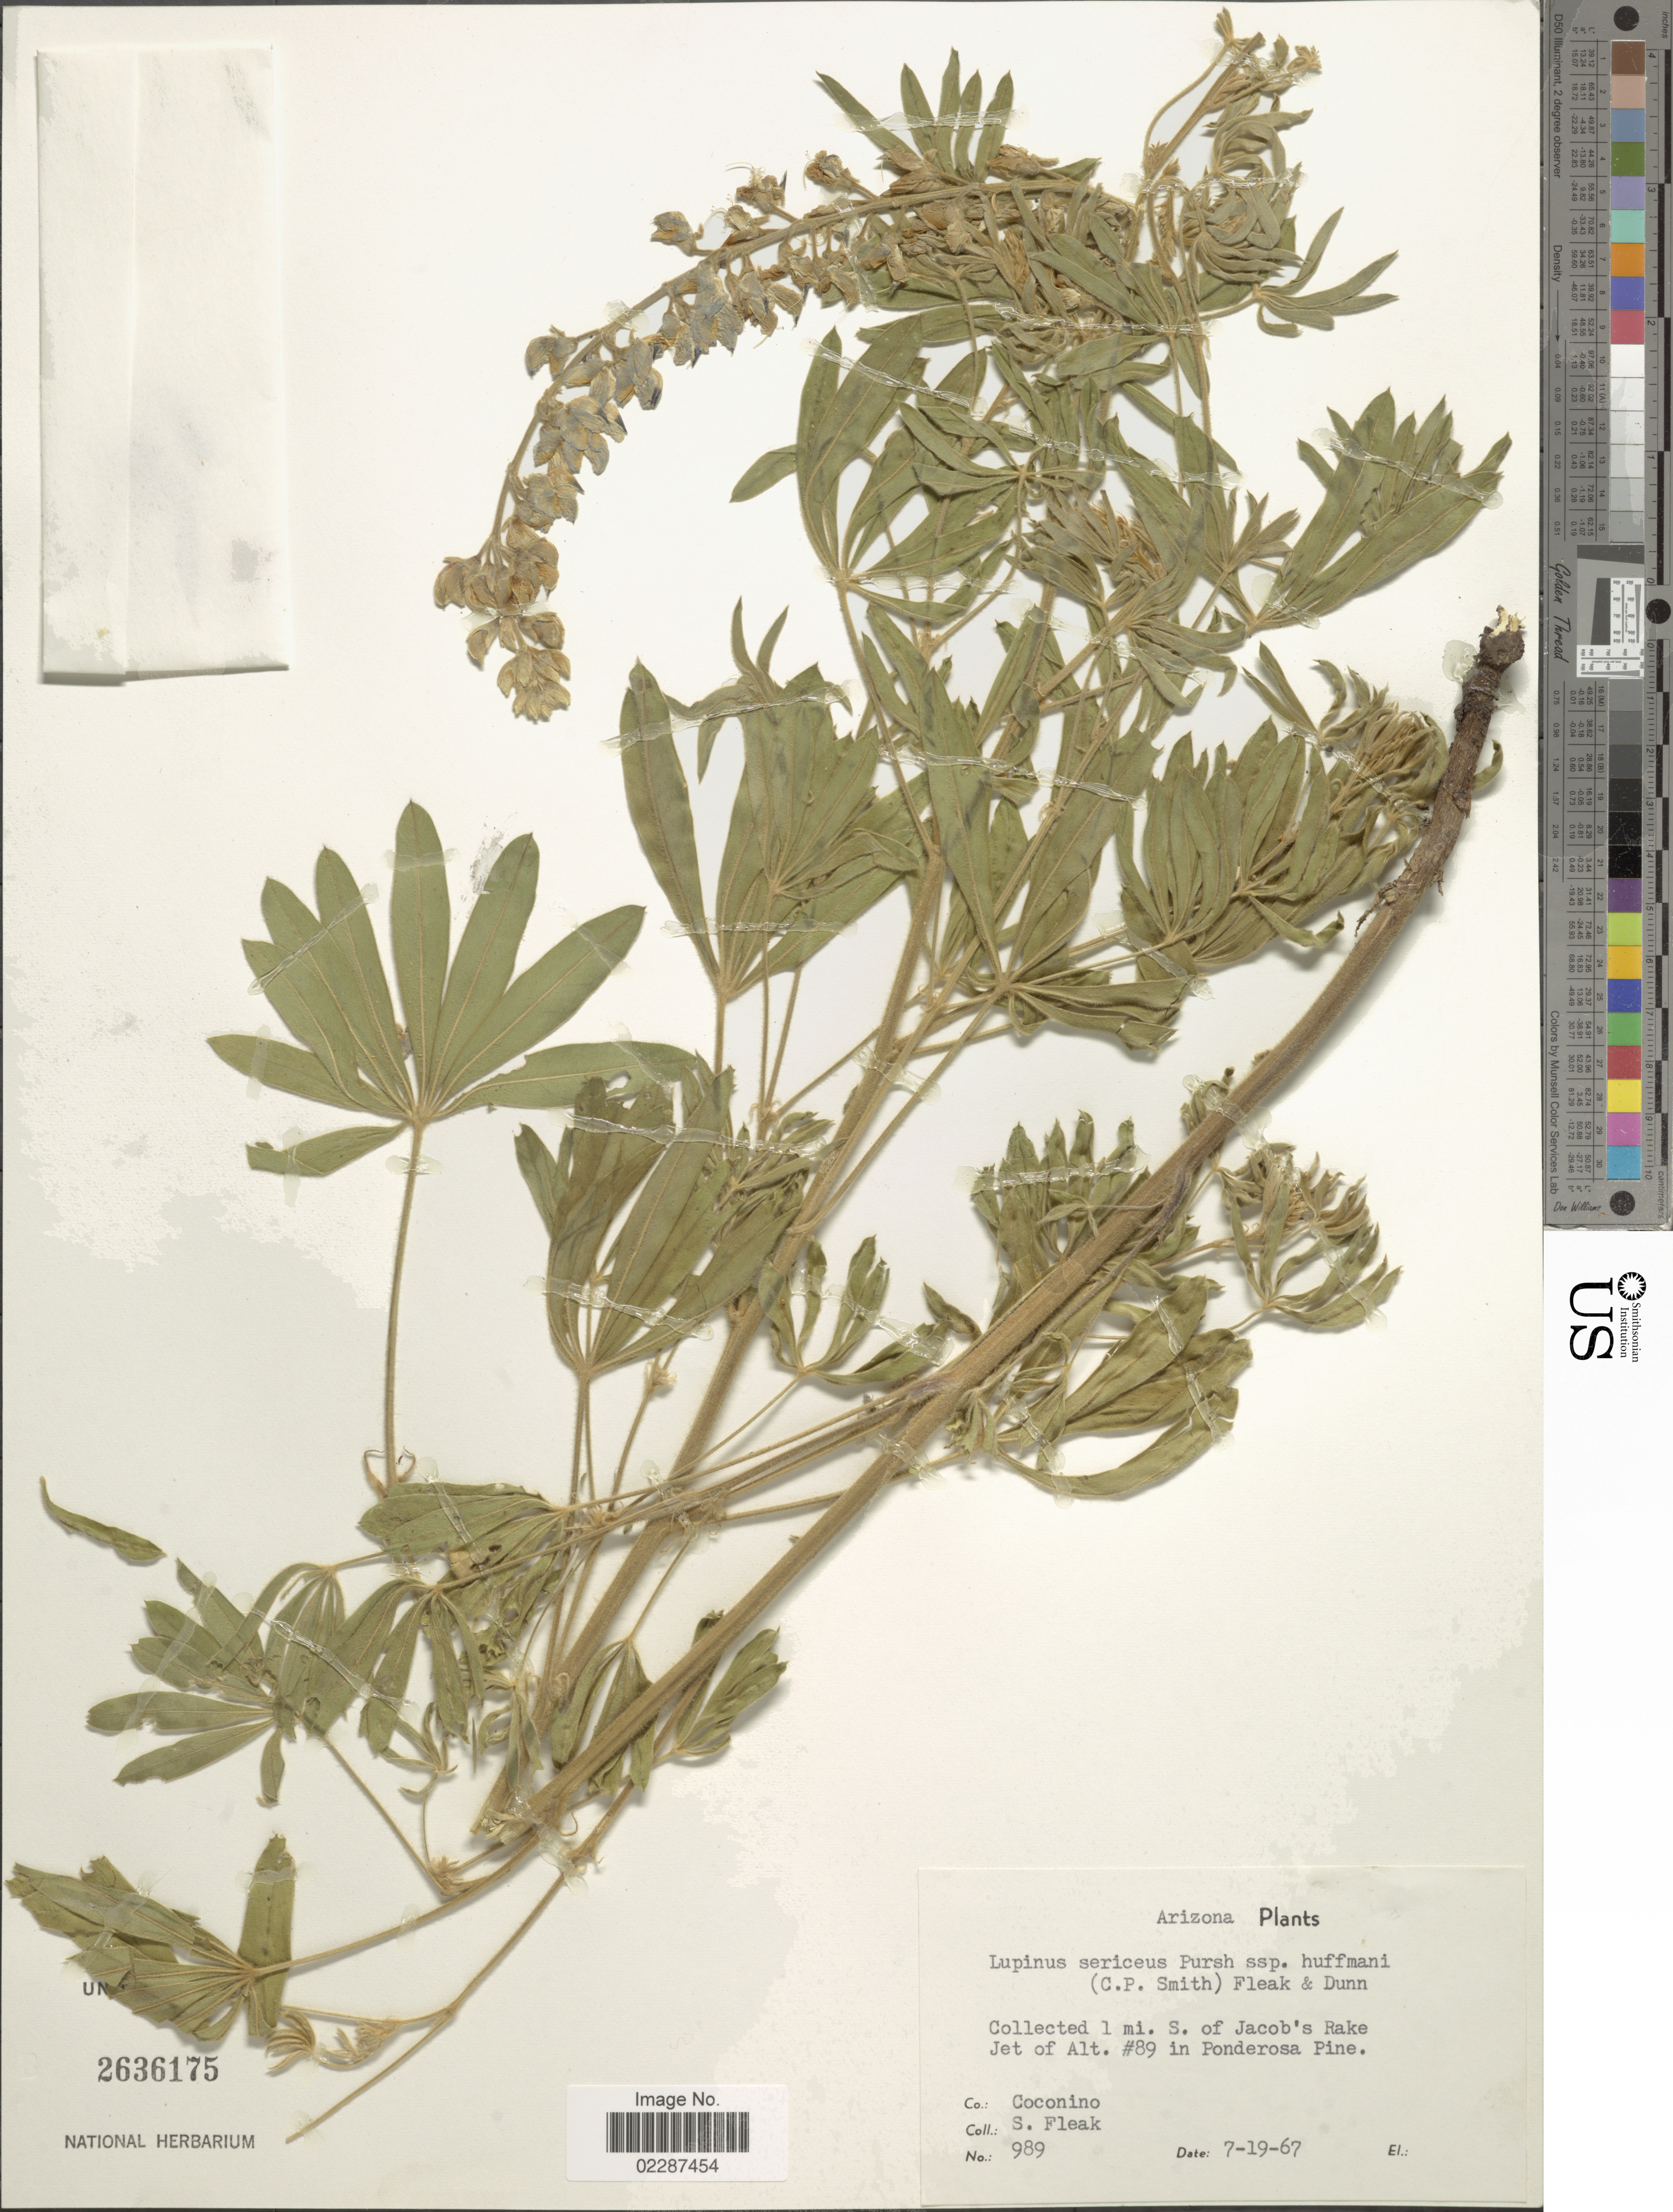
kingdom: Plantae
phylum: Tracheophyta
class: Magnoliopsida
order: Fabales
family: Fabaceae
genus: Lupinus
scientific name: Lupinus sericeus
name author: Pursh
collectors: L. Fleak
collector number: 989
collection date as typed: Transcribed d/m/y: 19/7/67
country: United States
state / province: Arizona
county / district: Cochise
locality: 1 mi. S of Jacob's Rake Jet of Alt. #89 in Ponderosa Pine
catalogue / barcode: US 2636175